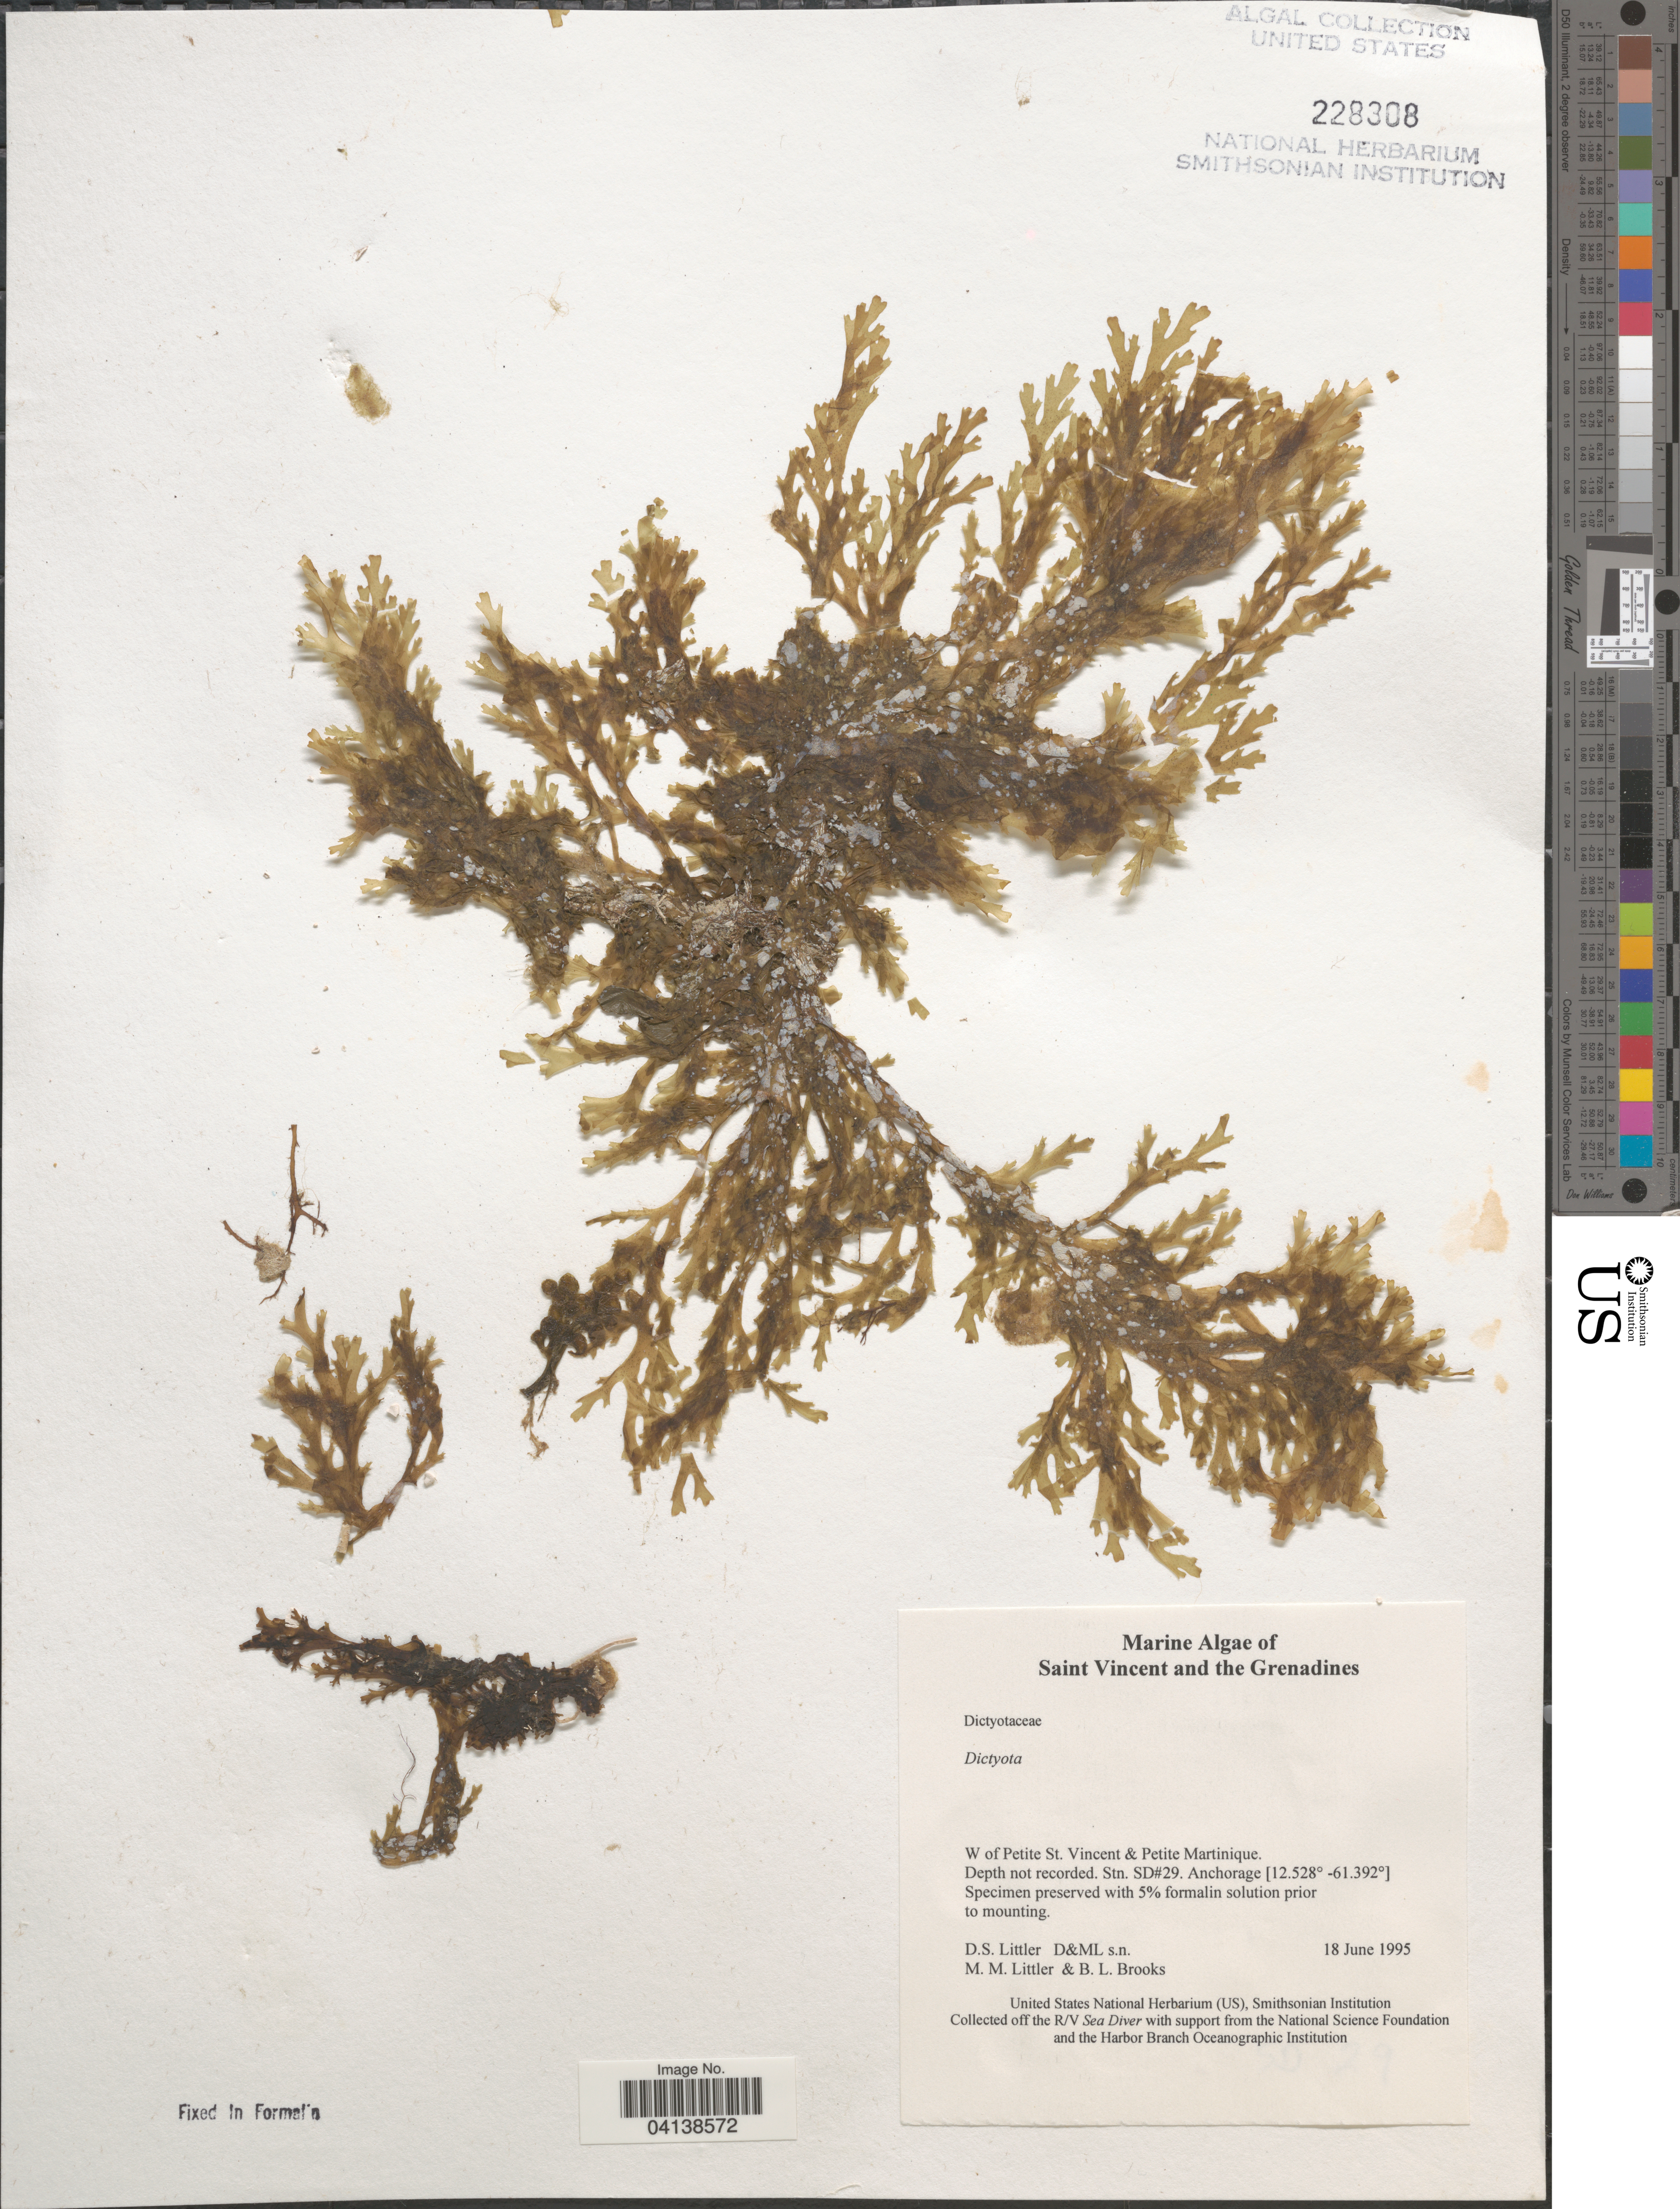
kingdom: Chromista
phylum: Ochrophyta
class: Phaeophyceae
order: Dictyotales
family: Dictyotaceae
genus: Dictyota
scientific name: Dictyota sp.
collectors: D. S. Littler & B. Brooks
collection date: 1995-06-18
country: St. Vincent - Grenadines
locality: Saint Vincent and the Grenadines. W of Petite St. Vincent & Petite Martinique. Stn. SD#29.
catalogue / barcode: US 228308